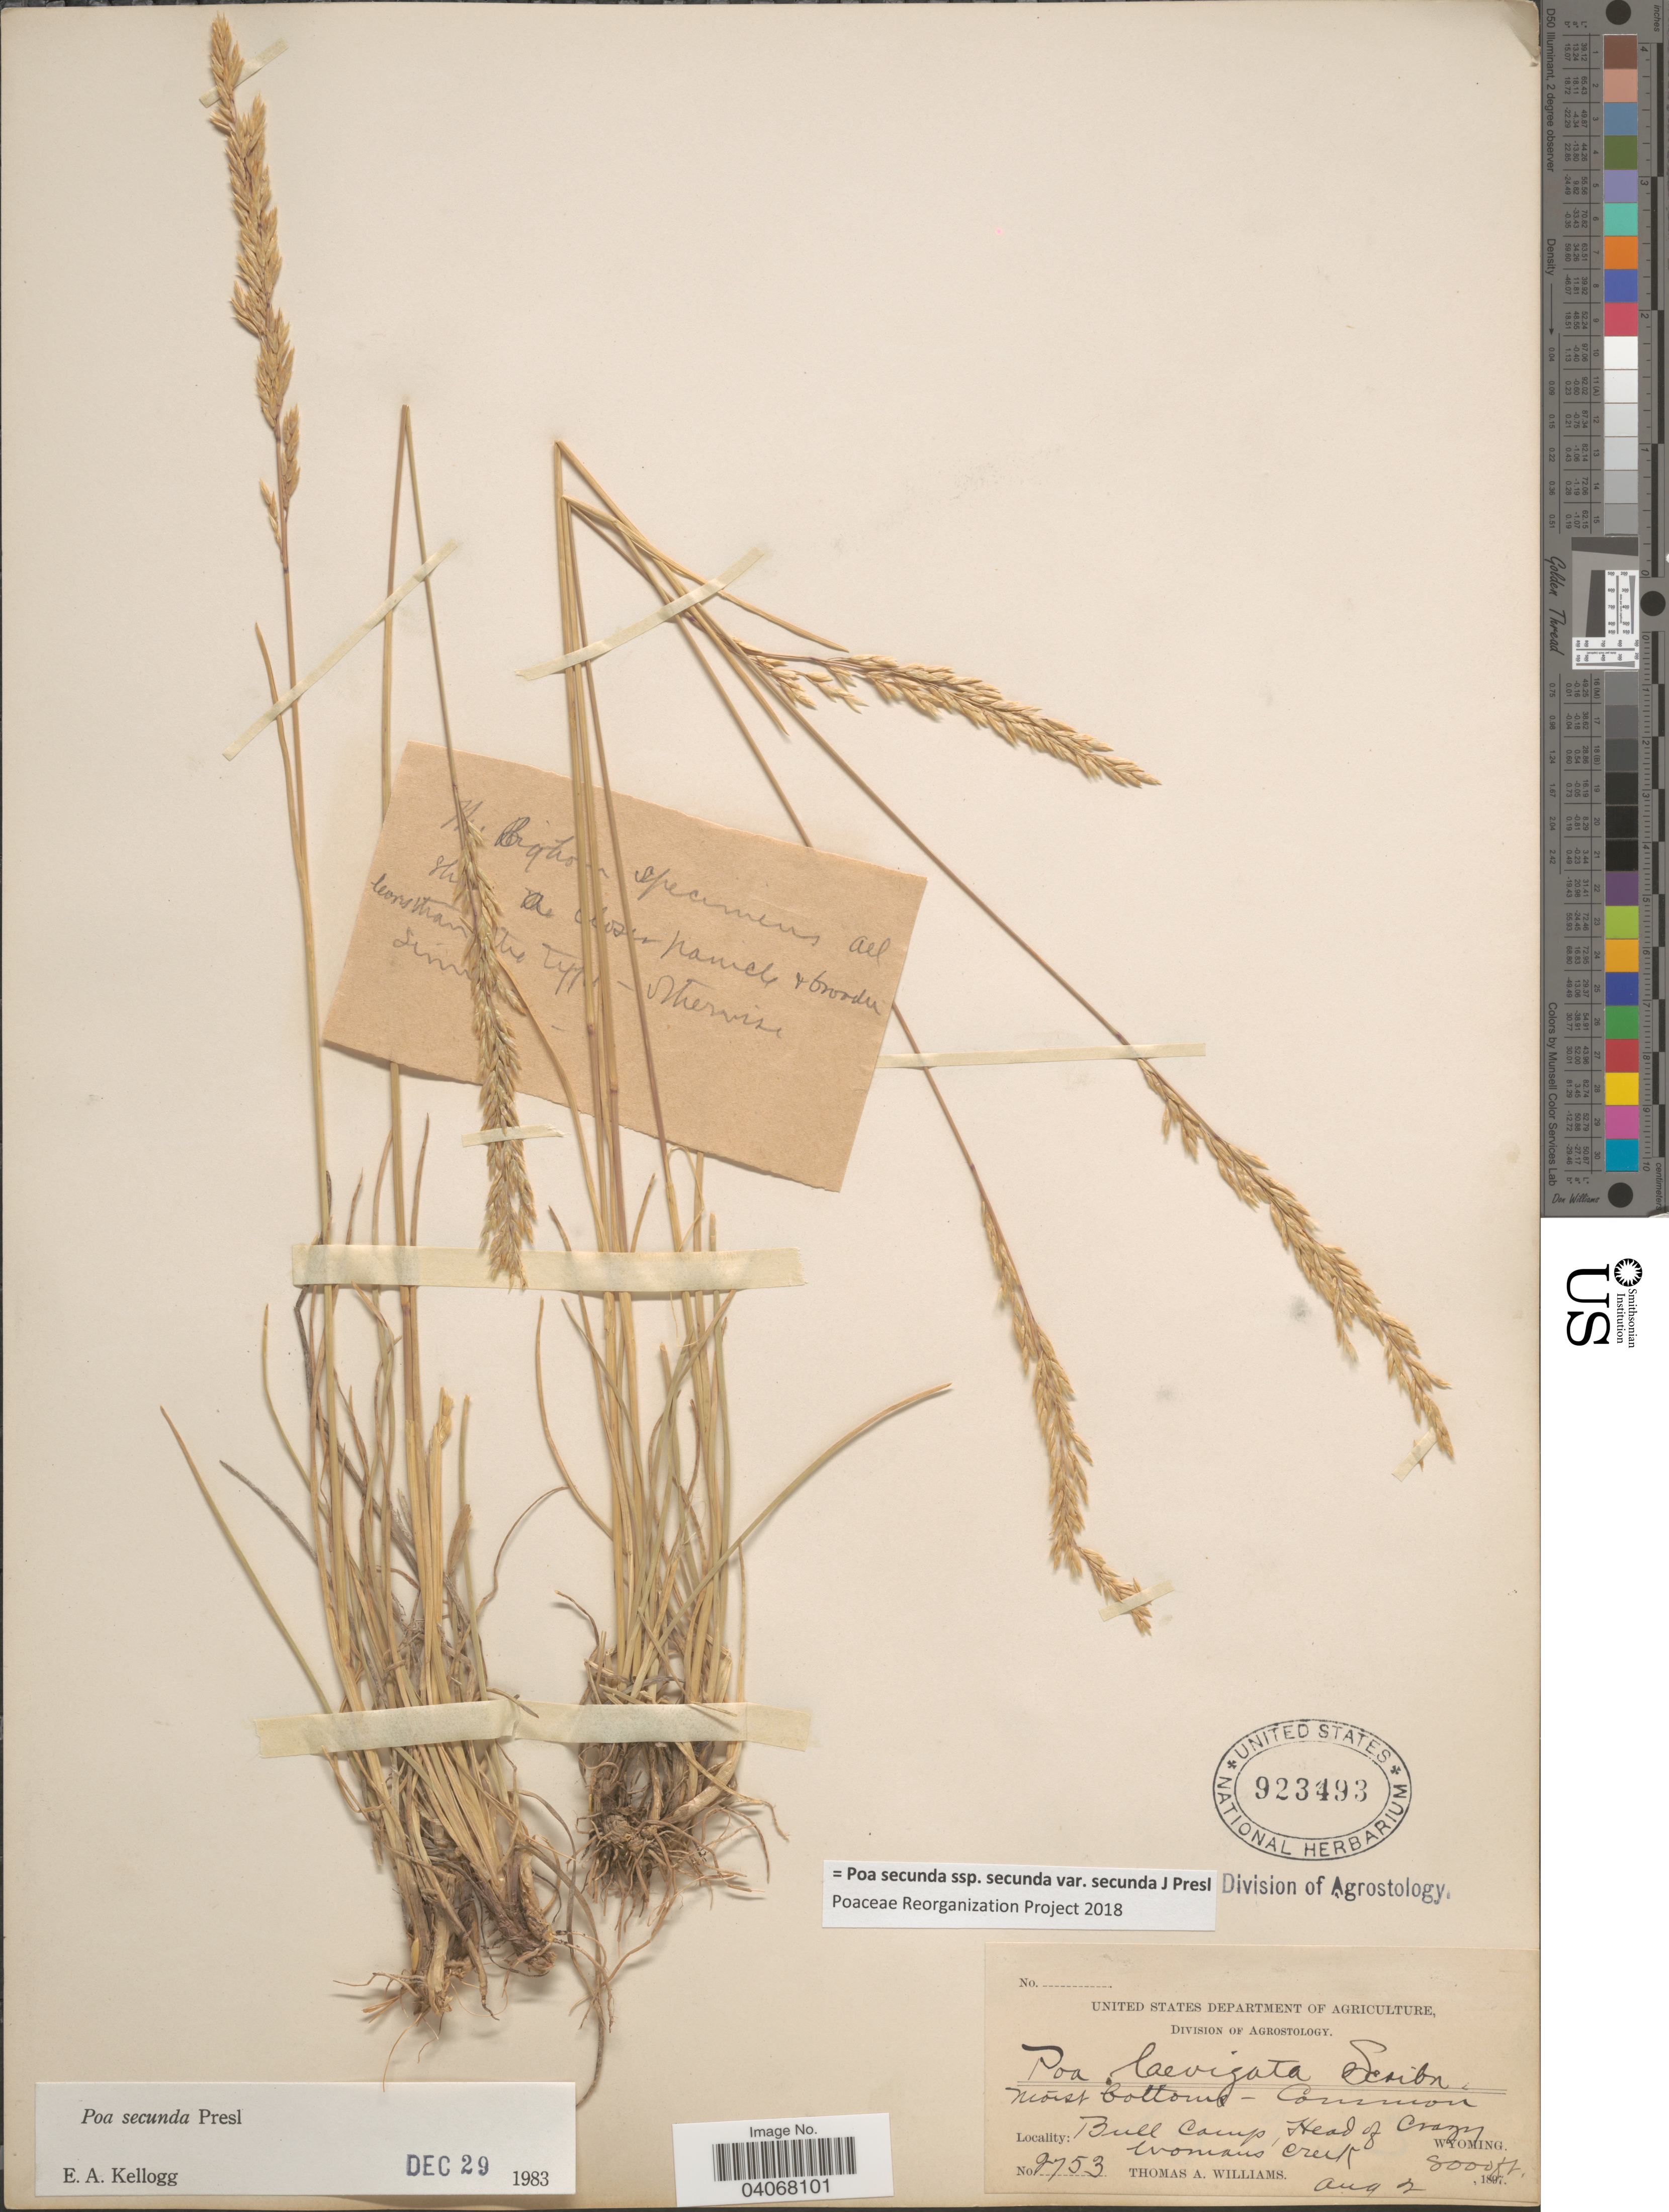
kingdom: Plantae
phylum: Tracheophyta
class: Liliopsida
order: Poales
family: Poaceae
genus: Poa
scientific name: Poa secunda subsp. secunda var. secunda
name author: J. Presl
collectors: T. A. Williams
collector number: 2753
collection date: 1897-08-02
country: United States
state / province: Wyoming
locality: Bull Camp, Head of Crazy Womans Creek.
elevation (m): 2438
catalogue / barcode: US 923493